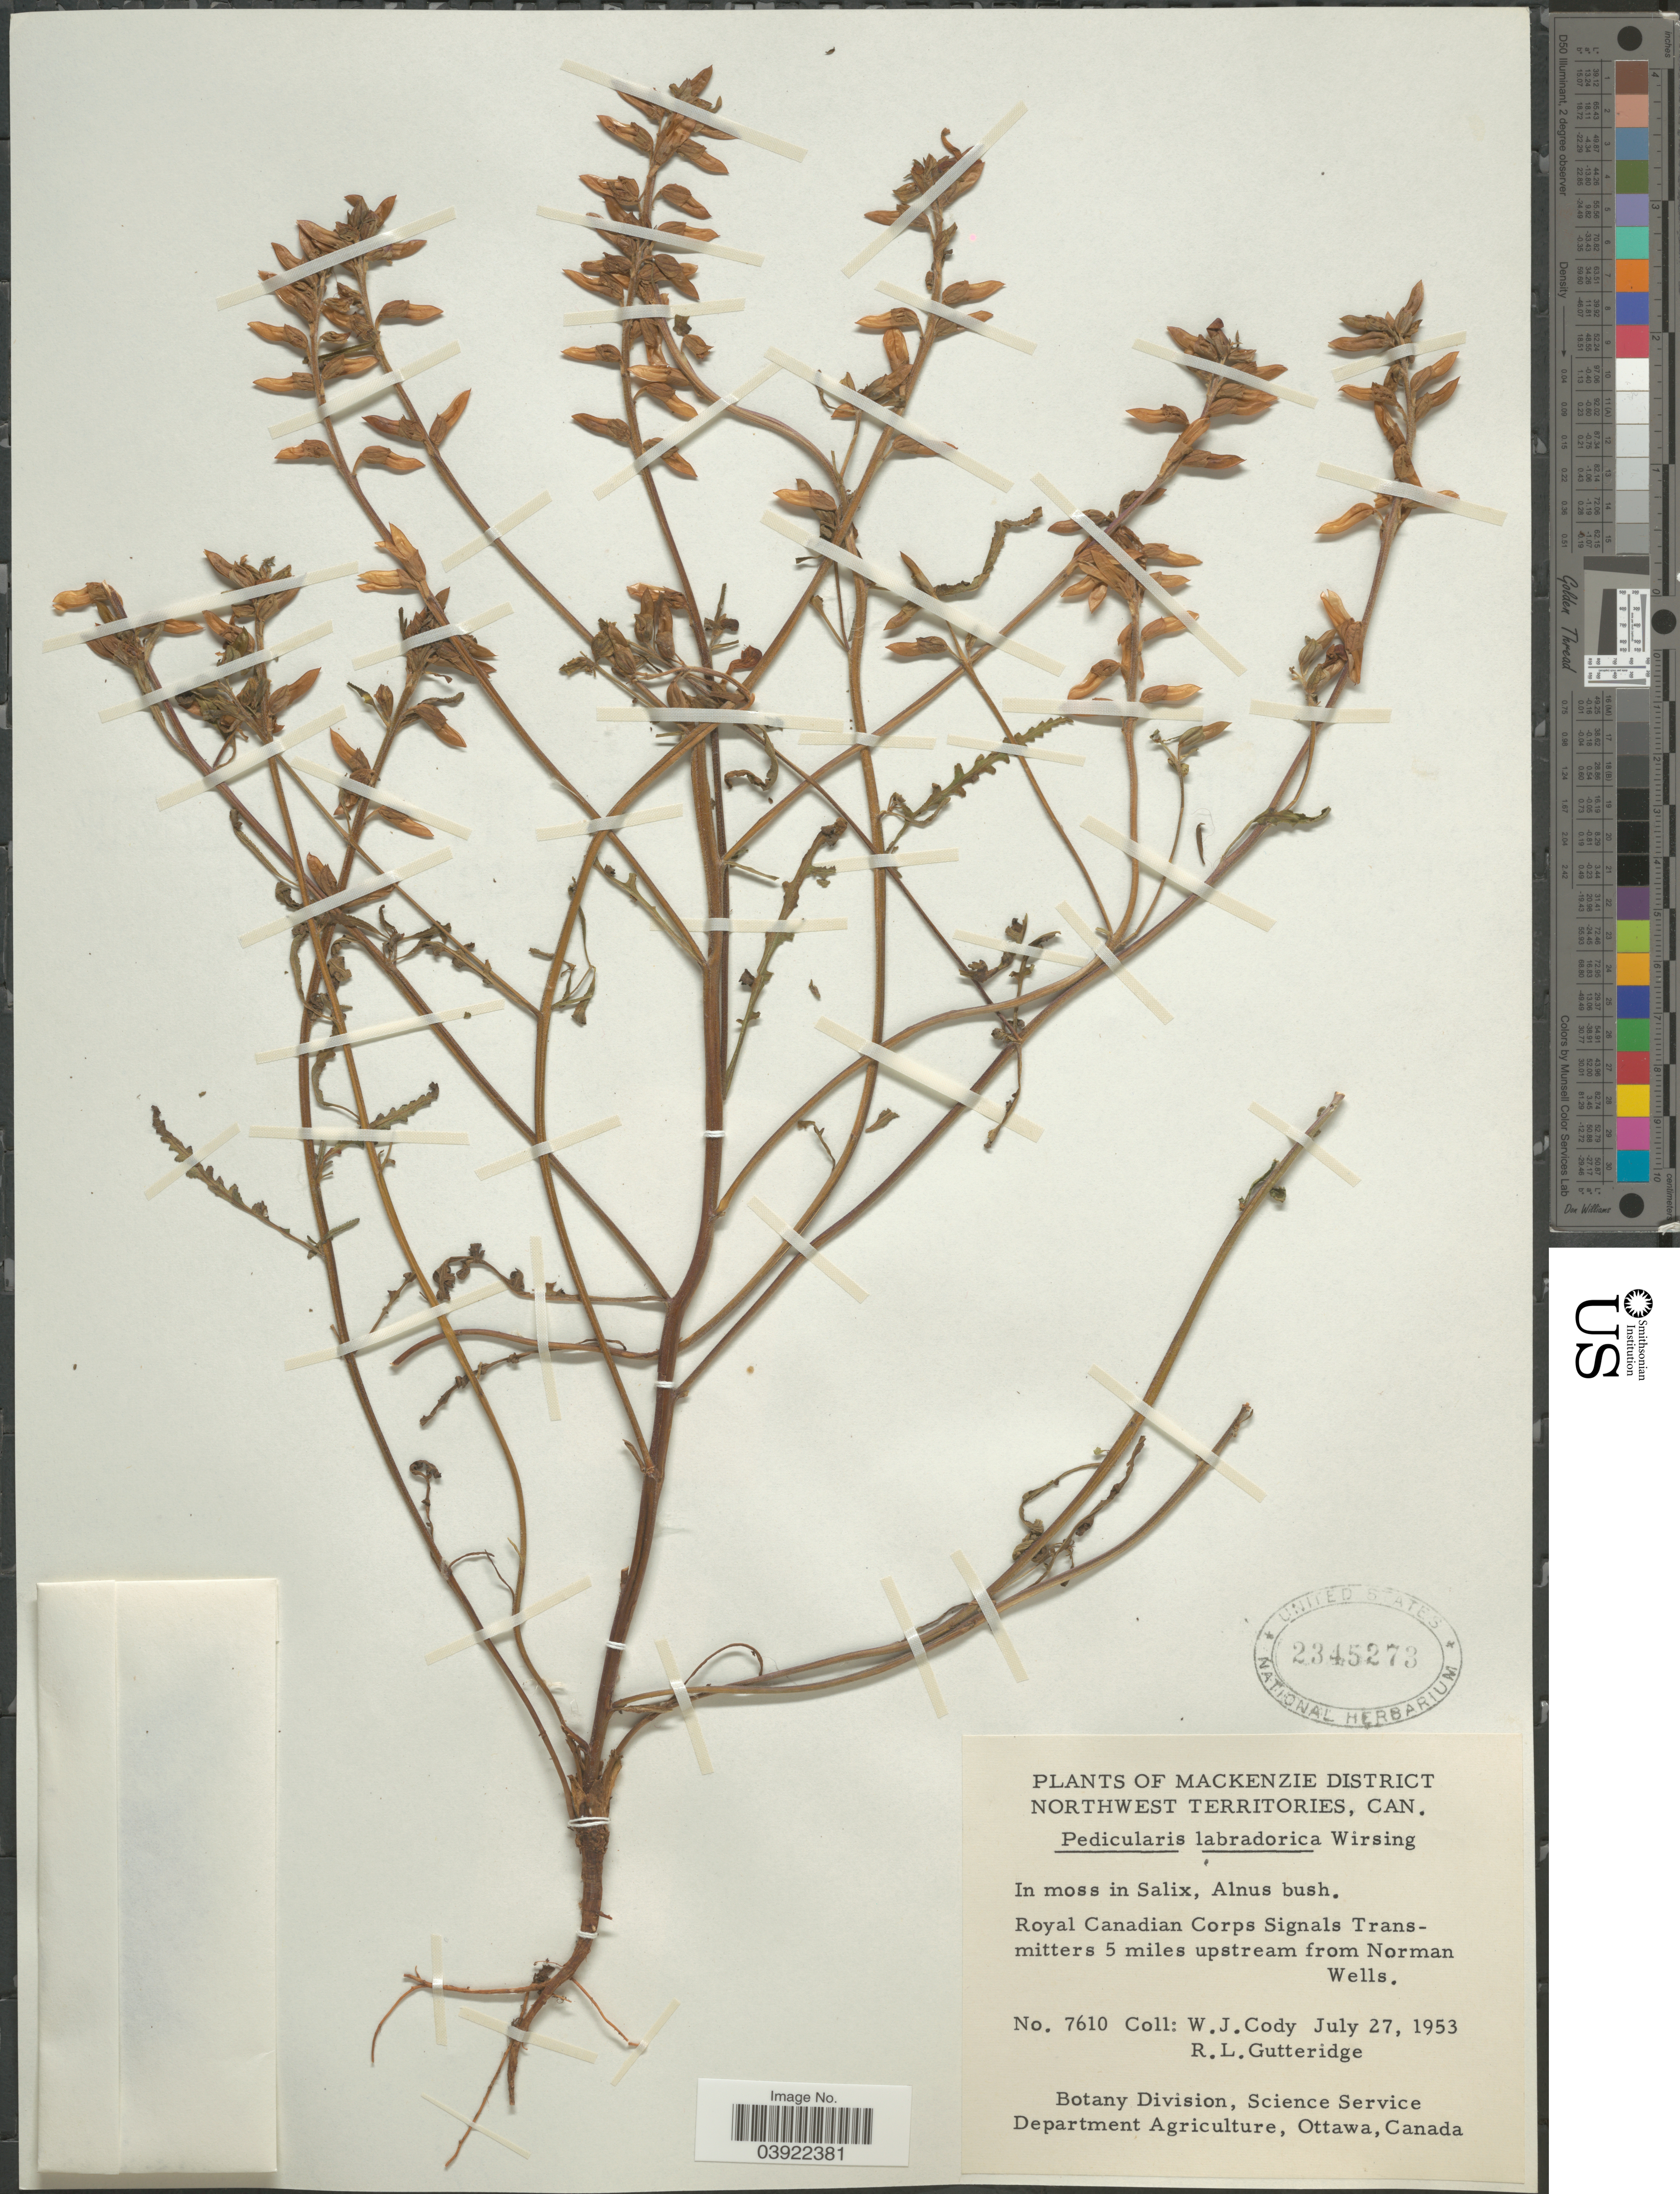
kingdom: Plantae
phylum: Tracheophyta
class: Magnoliopsida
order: Lamiales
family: Orobanchaceae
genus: Pedicularis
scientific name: Pedicularis labradorica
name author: Wirsing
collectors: W. Cody & R. Gutteridge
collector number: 7610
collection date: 1953-07-27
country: Canada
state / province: Northwest Territories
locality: Mackenzie District. Royal Canadian Corps Signals Transmitters 5 miles upstream from Norman Wells.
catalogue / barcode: US 2345273